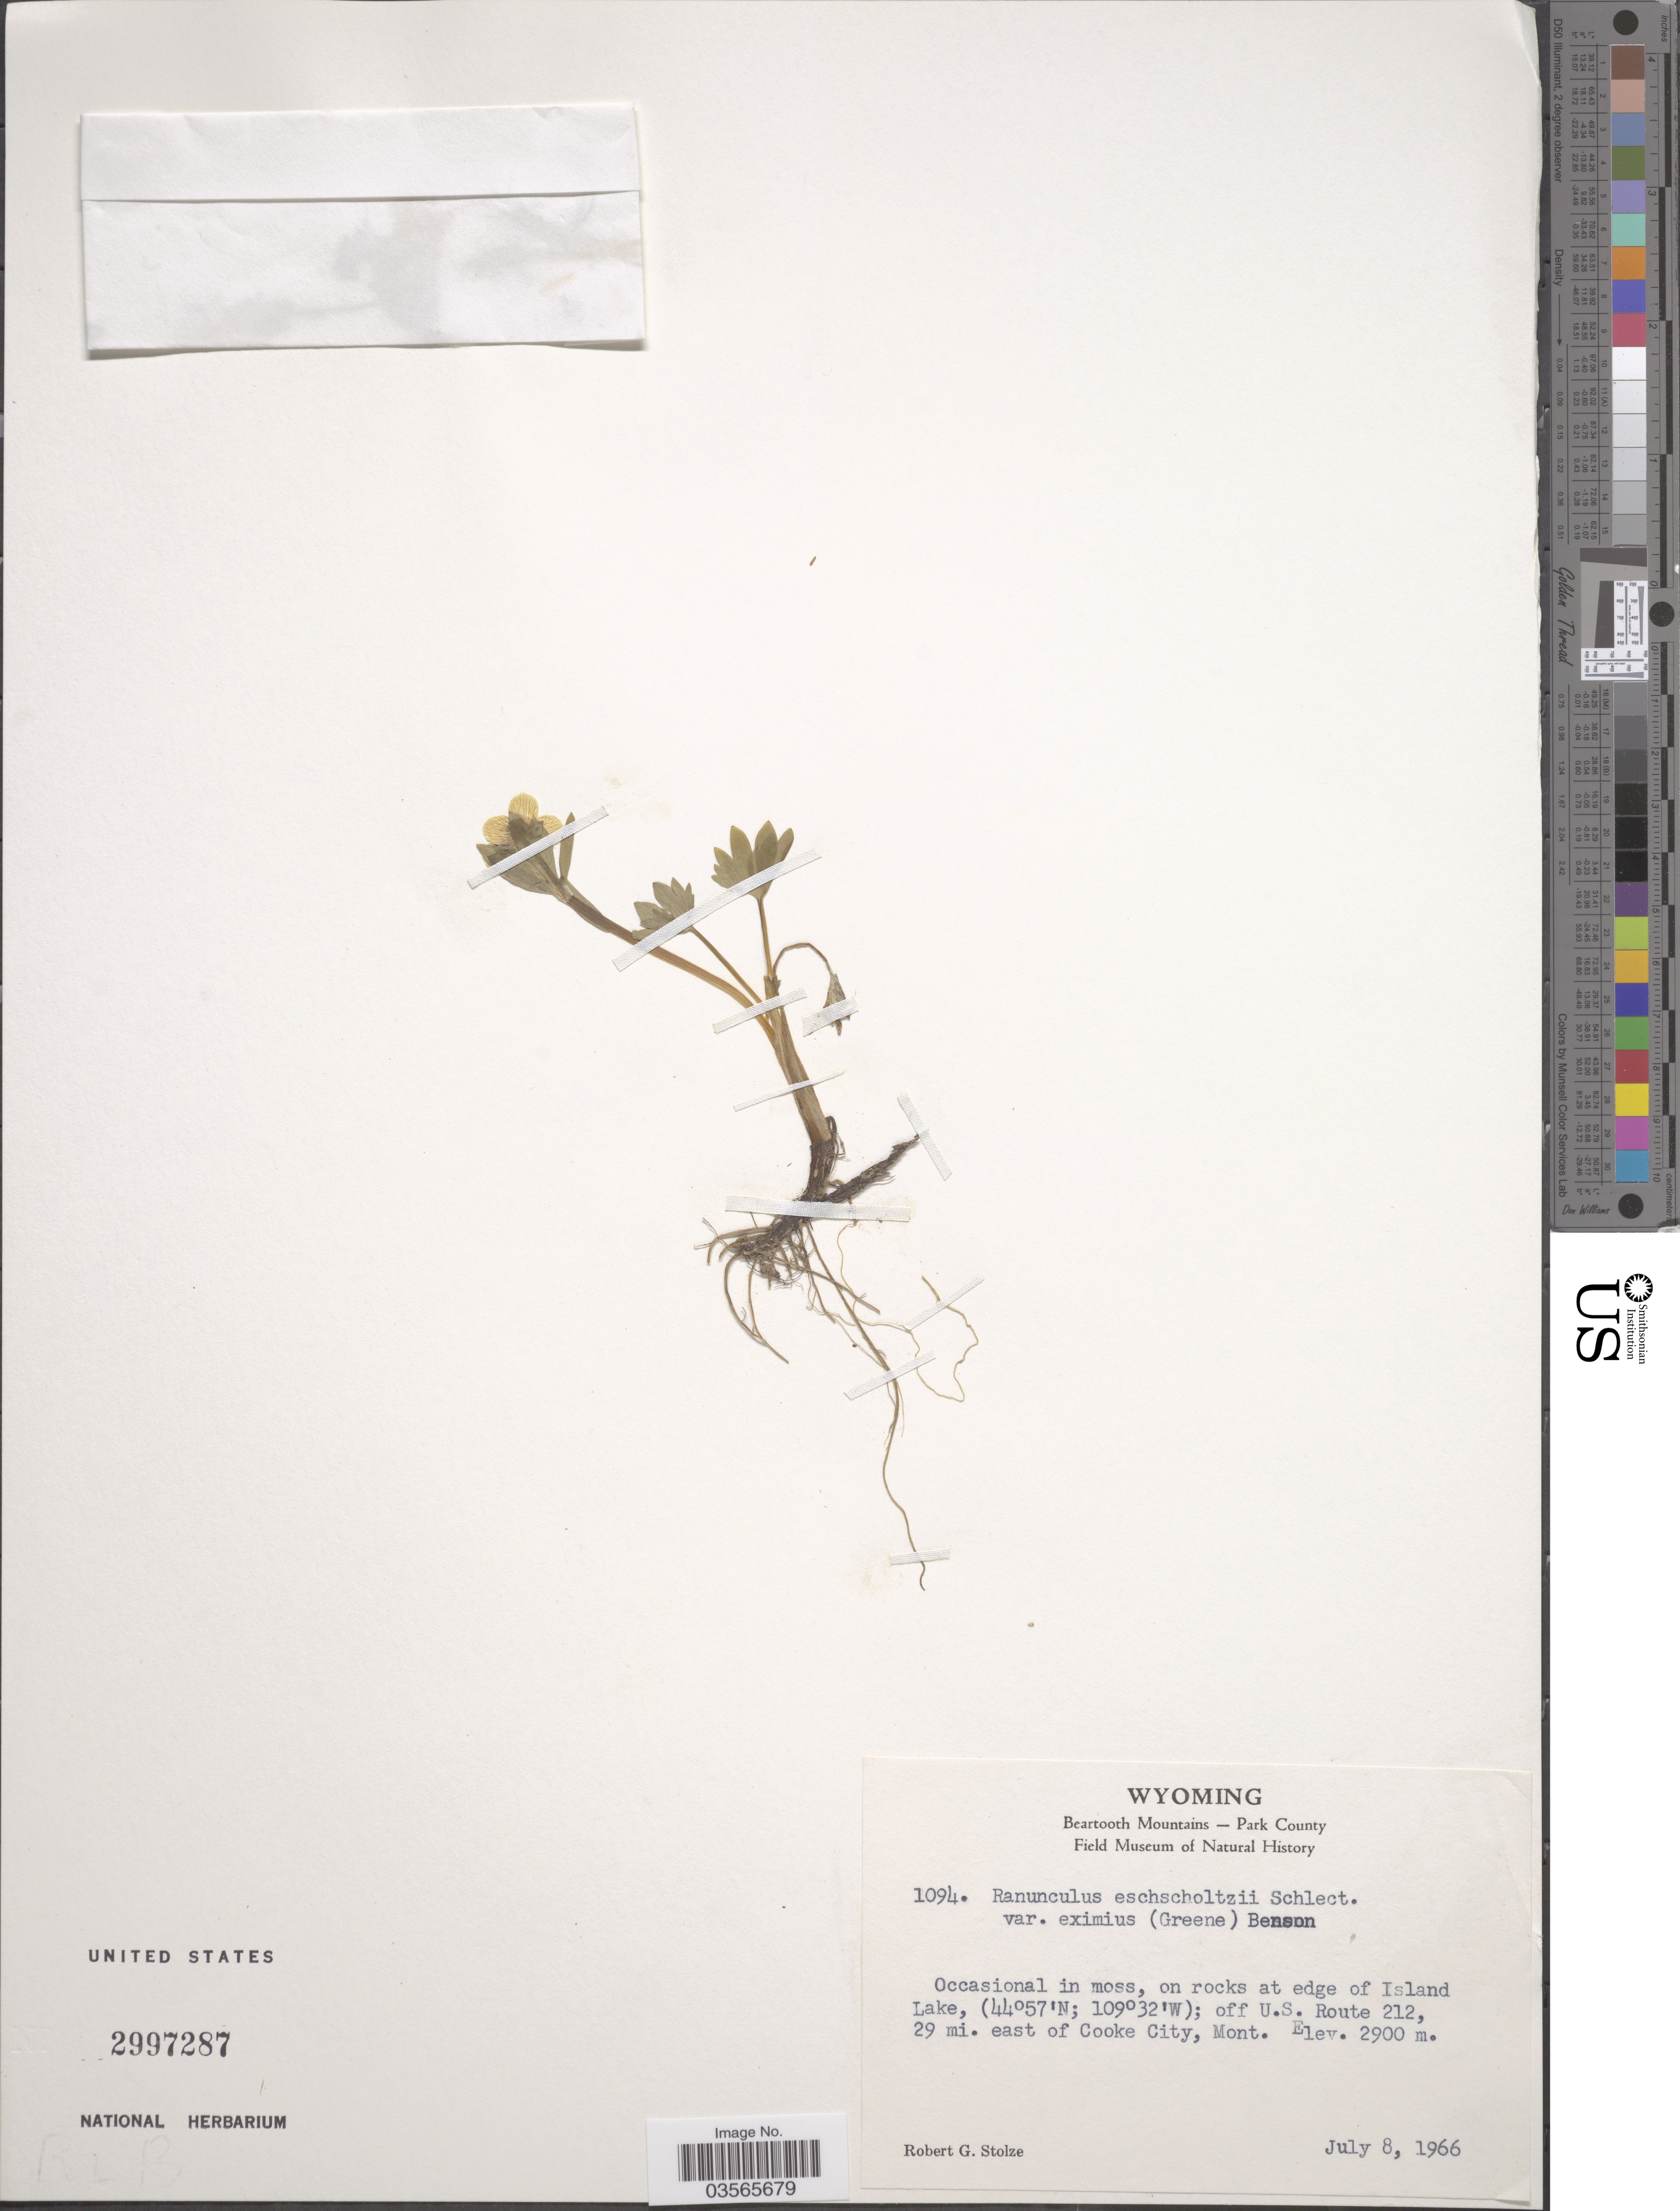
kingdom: Plantae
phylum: Tracheophyta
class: Magnoliopsida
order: Ranunculales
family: Ranunculaceae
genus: Ranunculus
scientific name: Ranunculus eschscholtzii var. eximius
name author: (Greene) L.D. Benson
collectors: R. G. Stolze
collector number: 1094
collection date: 1966-07-08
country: United States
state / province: Wyoming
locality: Beartooth Mountains - Park County. Occasional in moss, on rocks at edge of Island Lake; off U.S. Route 212, 29 mi. east of Cooke City, Mont.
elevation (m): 2900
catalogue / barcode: US 2997287